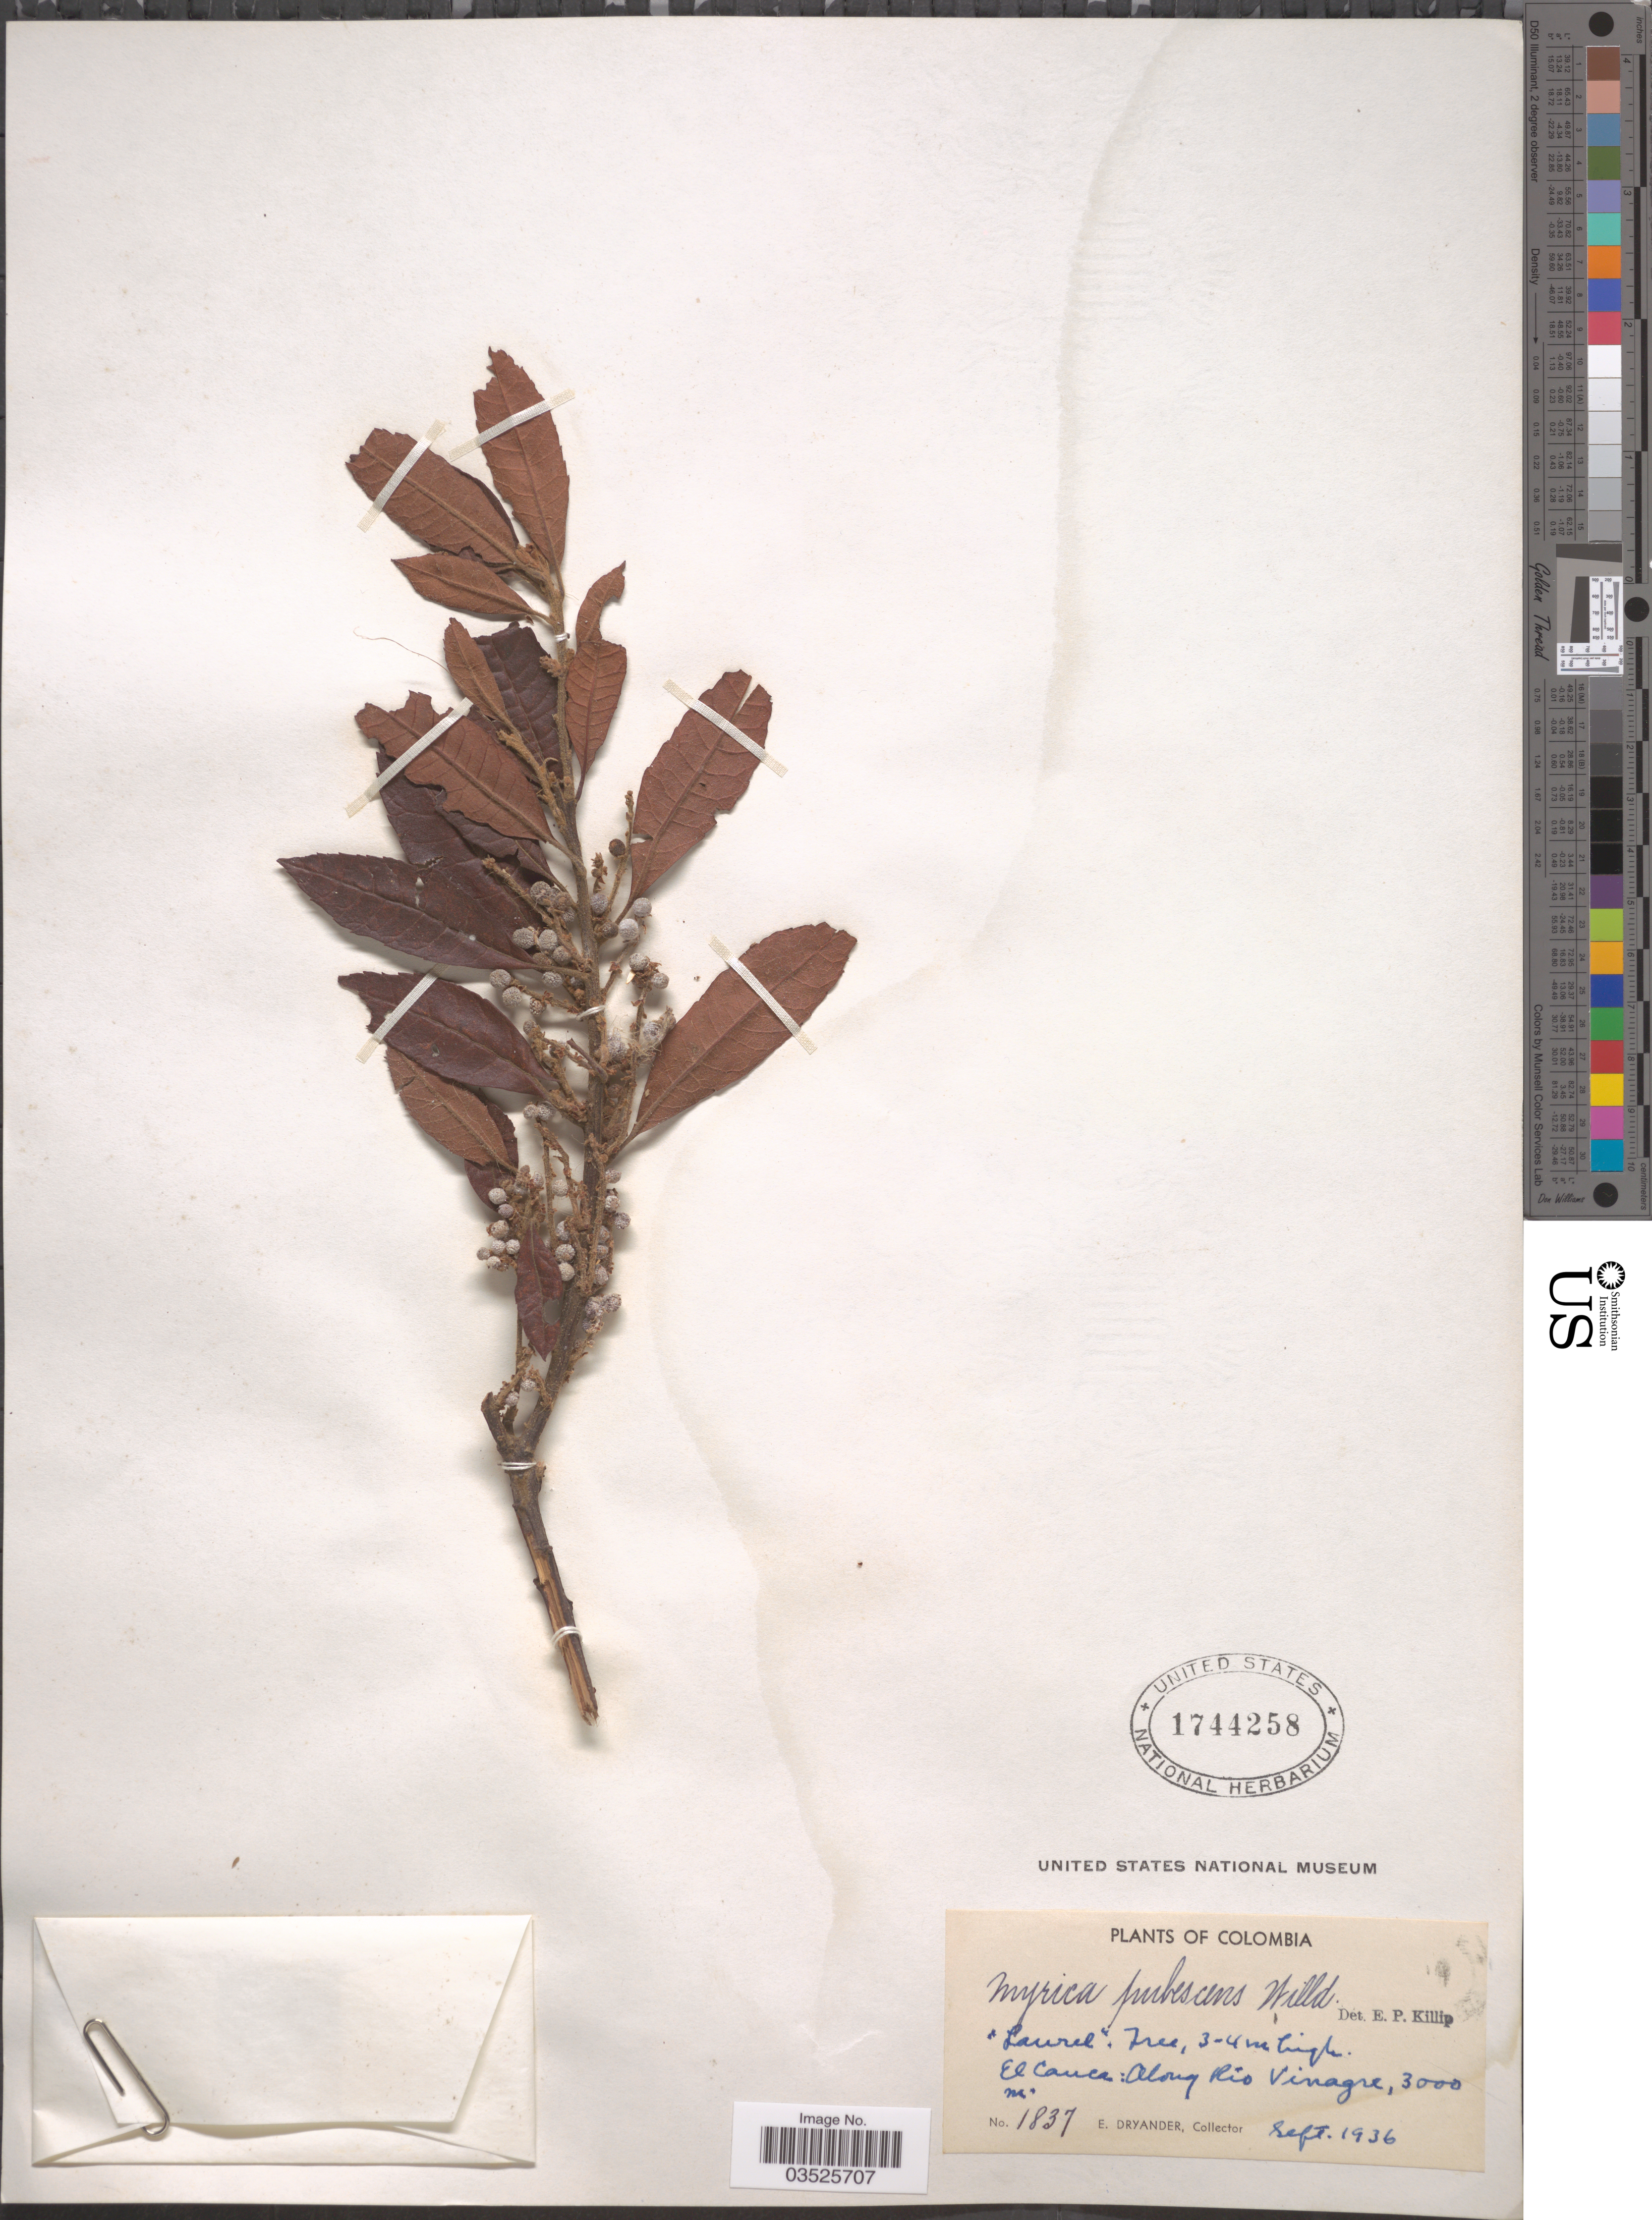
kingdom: Plantae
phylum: Tracheophyta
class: Magnoliopsida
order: Fagales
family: Myricaceae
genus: Morella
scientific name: Morella pubescens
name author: (Humb. & Bonpl. ex Willd.) Wilbur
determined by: Strong, M. T., (US), Smithsonian Institution - National Museum of Natural History (UNITED STATES)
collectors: E. Dryander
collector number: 1837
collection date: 1939-09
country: Colombia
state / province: Cauca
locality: El Cauca: Along Río Vinagre.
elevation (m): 3000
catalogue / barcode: US 1744258